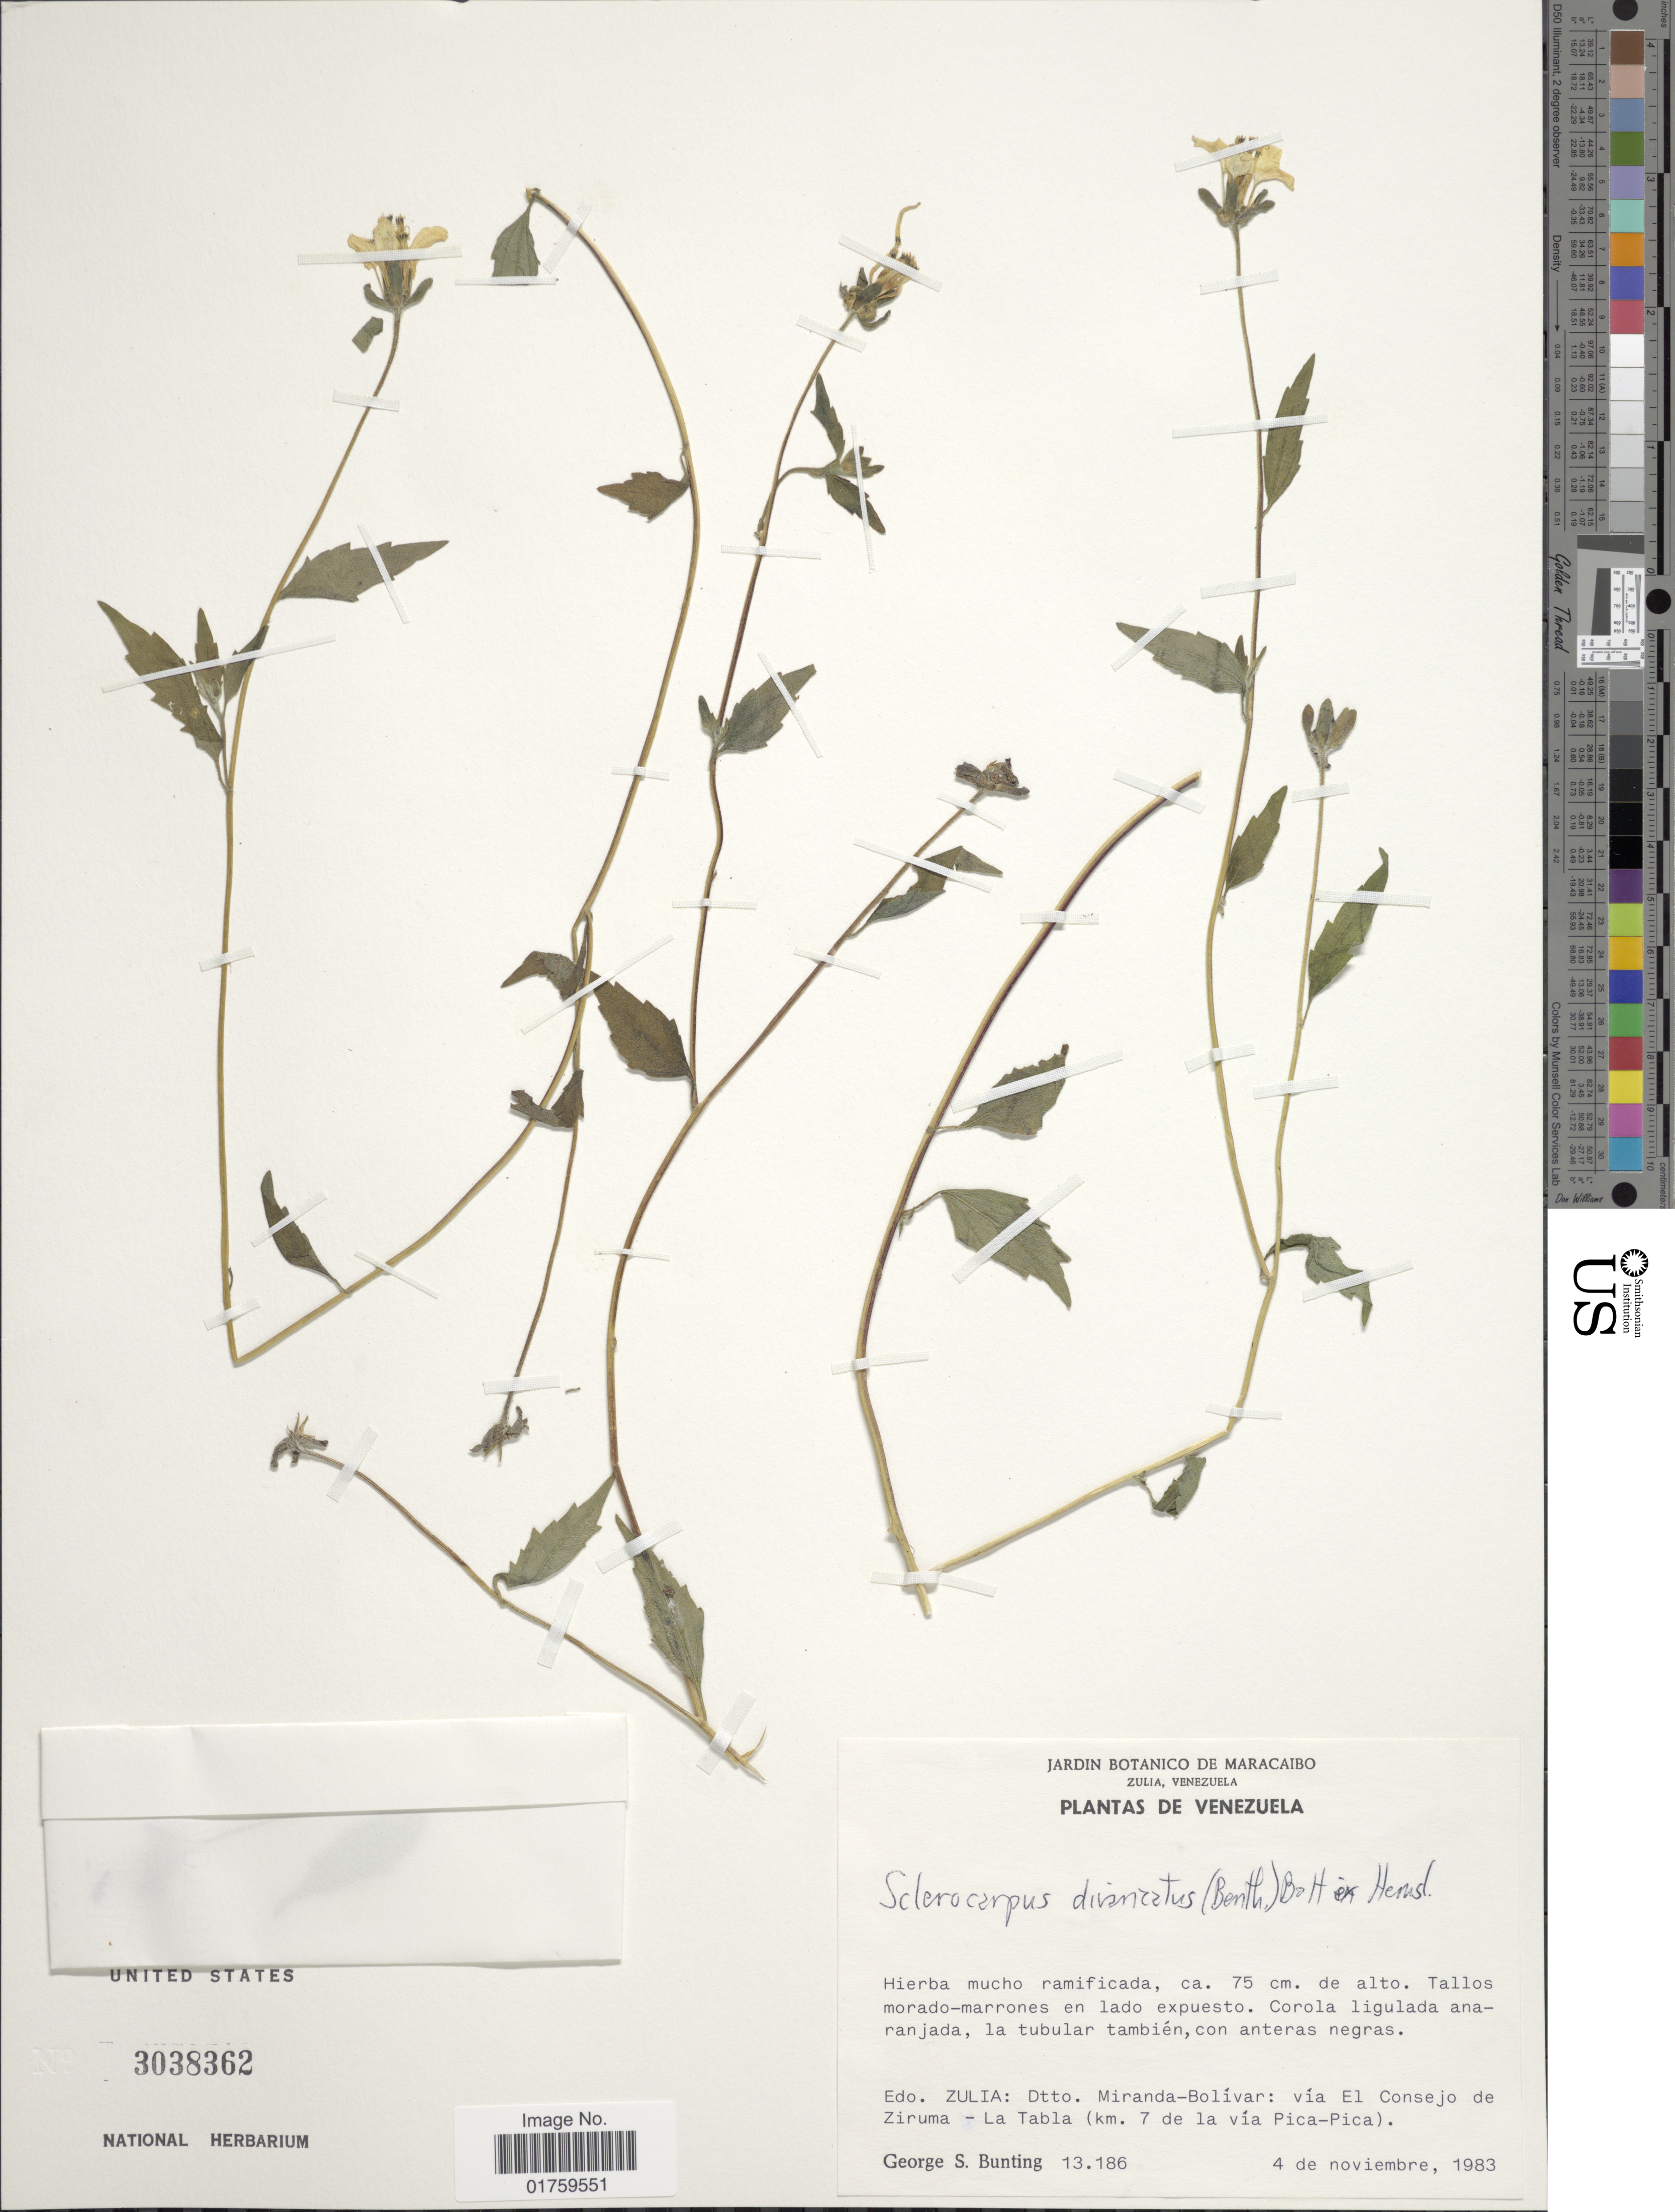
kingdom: Plantae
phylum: Tracheophyta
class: Magnoliopsida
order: Asterales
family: Asteraceae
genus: Sclerocarpus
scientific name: Sclerocarpus divaricatus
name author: (Benth.) Benth. & Hook. f. ex Hemsl.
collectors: G. S. Bunting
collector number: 13186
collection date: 1983-11-04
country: Venezuela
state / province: Zulia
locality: Dtto. Miranda-Bolívar: vía El Consejo de Ziruma-La Tabla (km. 7 de la vía Pica-Pica)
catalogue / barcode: US 3038362